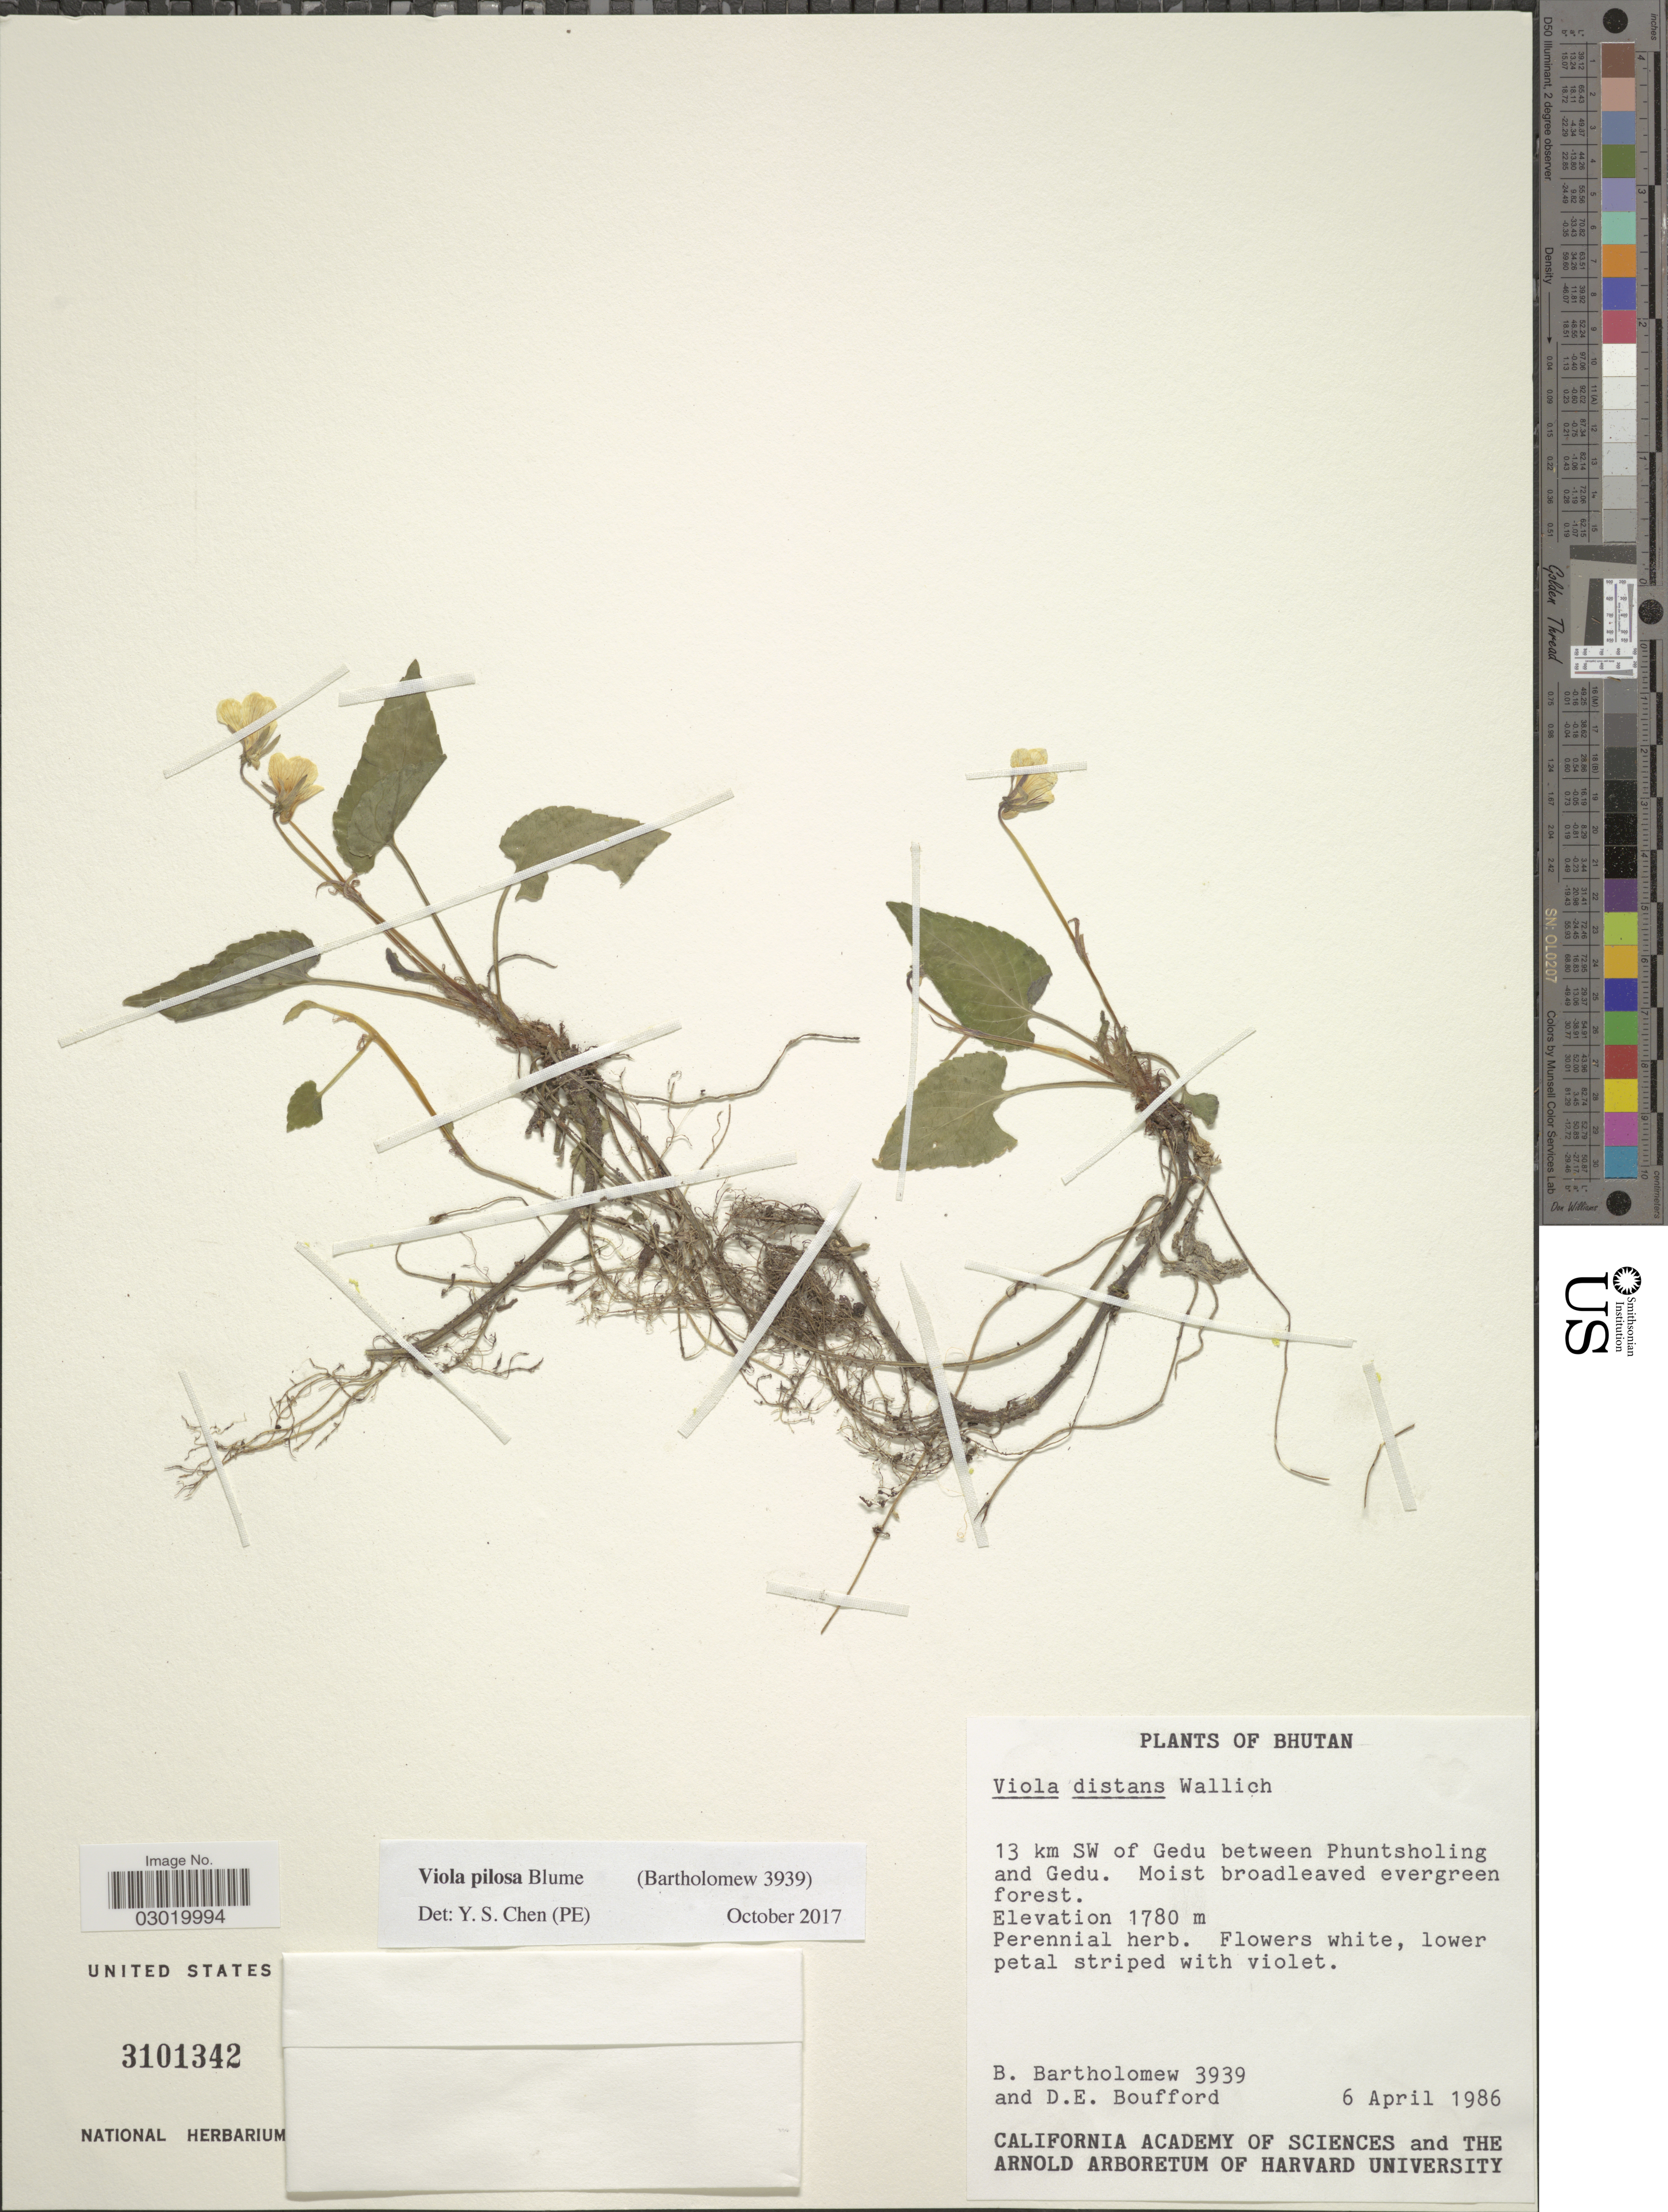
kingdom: Plantae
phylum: Tracheophyta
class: Magnoliopsida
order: Malpighiales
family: Violaceae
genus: Viola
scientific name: Viola pilosa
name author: Blume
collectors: B. Bartholomew & D. E. Boufford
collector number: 3939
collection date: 1986-04-06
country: Bhutan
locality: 13 km SW of Gedu between Phuntsholing and Gedu.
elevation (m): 1780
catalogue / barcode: US 3101342